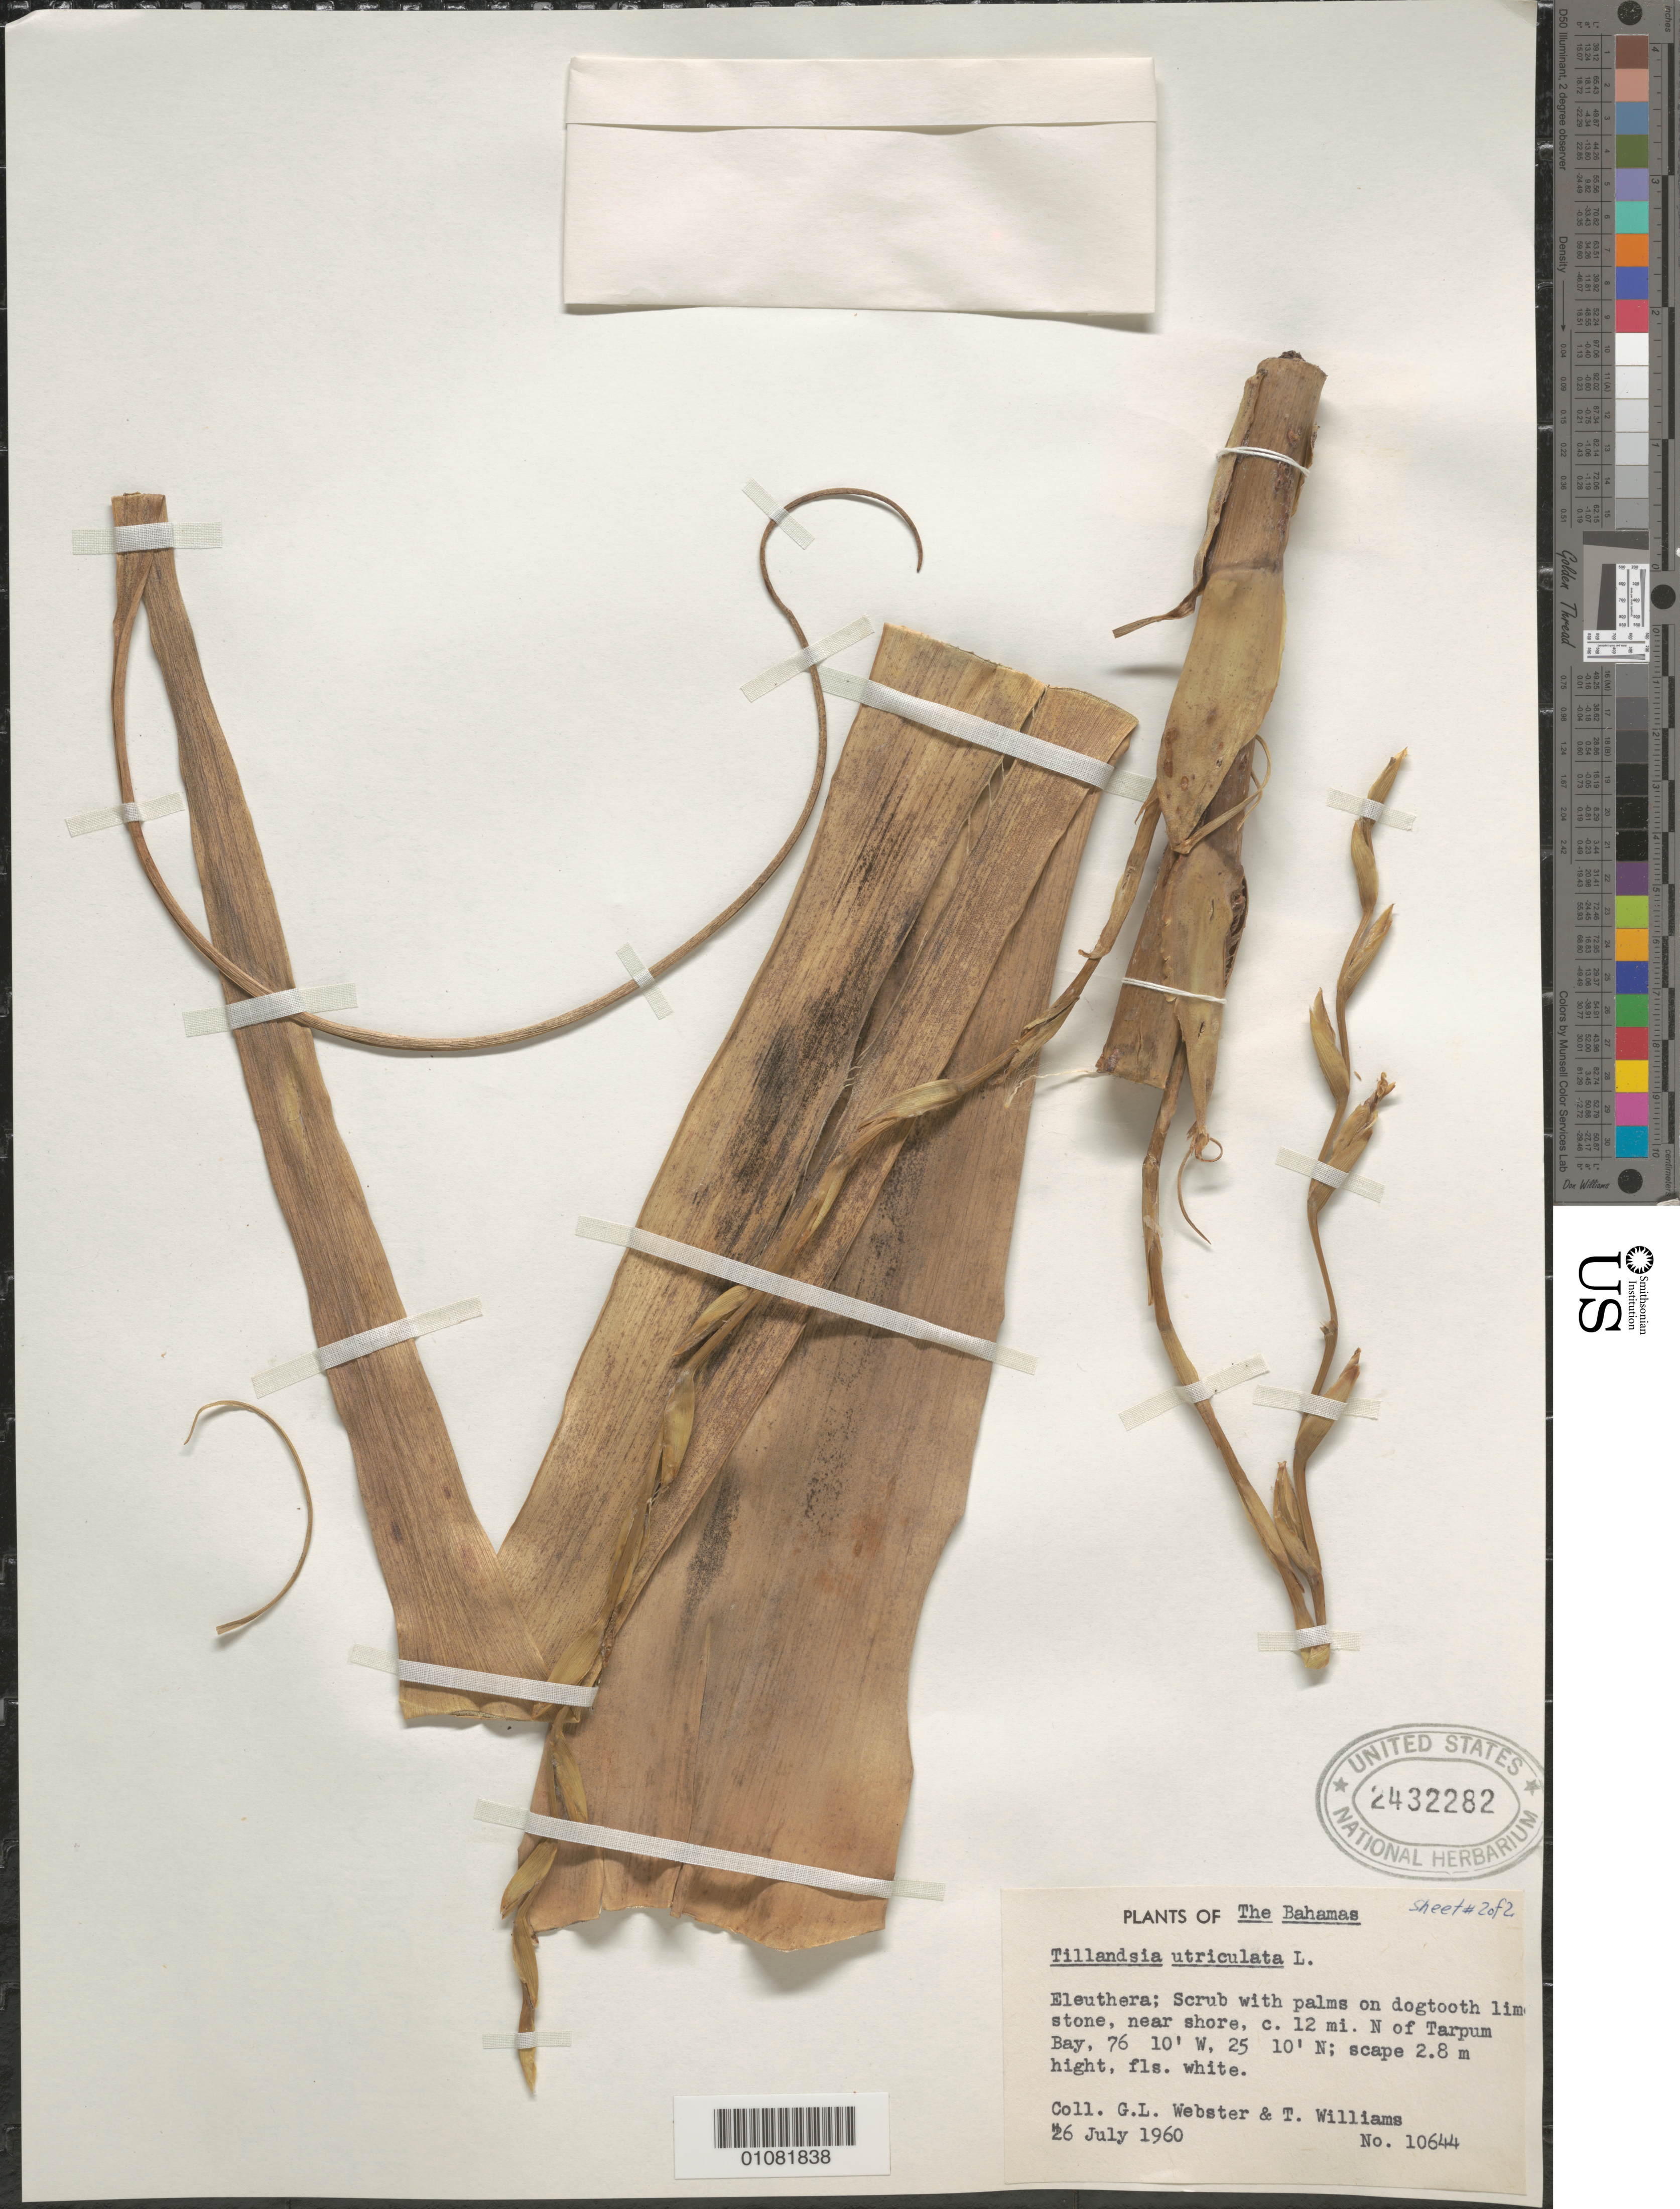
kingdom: Plantae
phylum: Tracheophyta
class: Liliopsida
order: Poales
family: Bromeliaceae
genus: Tillandsia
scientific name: Tillandsia utriculata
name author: L.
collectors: G. L. Webster & T. Williams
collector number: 10644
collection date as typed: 26 Jul 1960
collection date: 1960-07-26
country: Bahamas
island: Eleuthera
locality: c. 12 mi. N of Tarpum Bay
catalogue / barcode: US 2432282